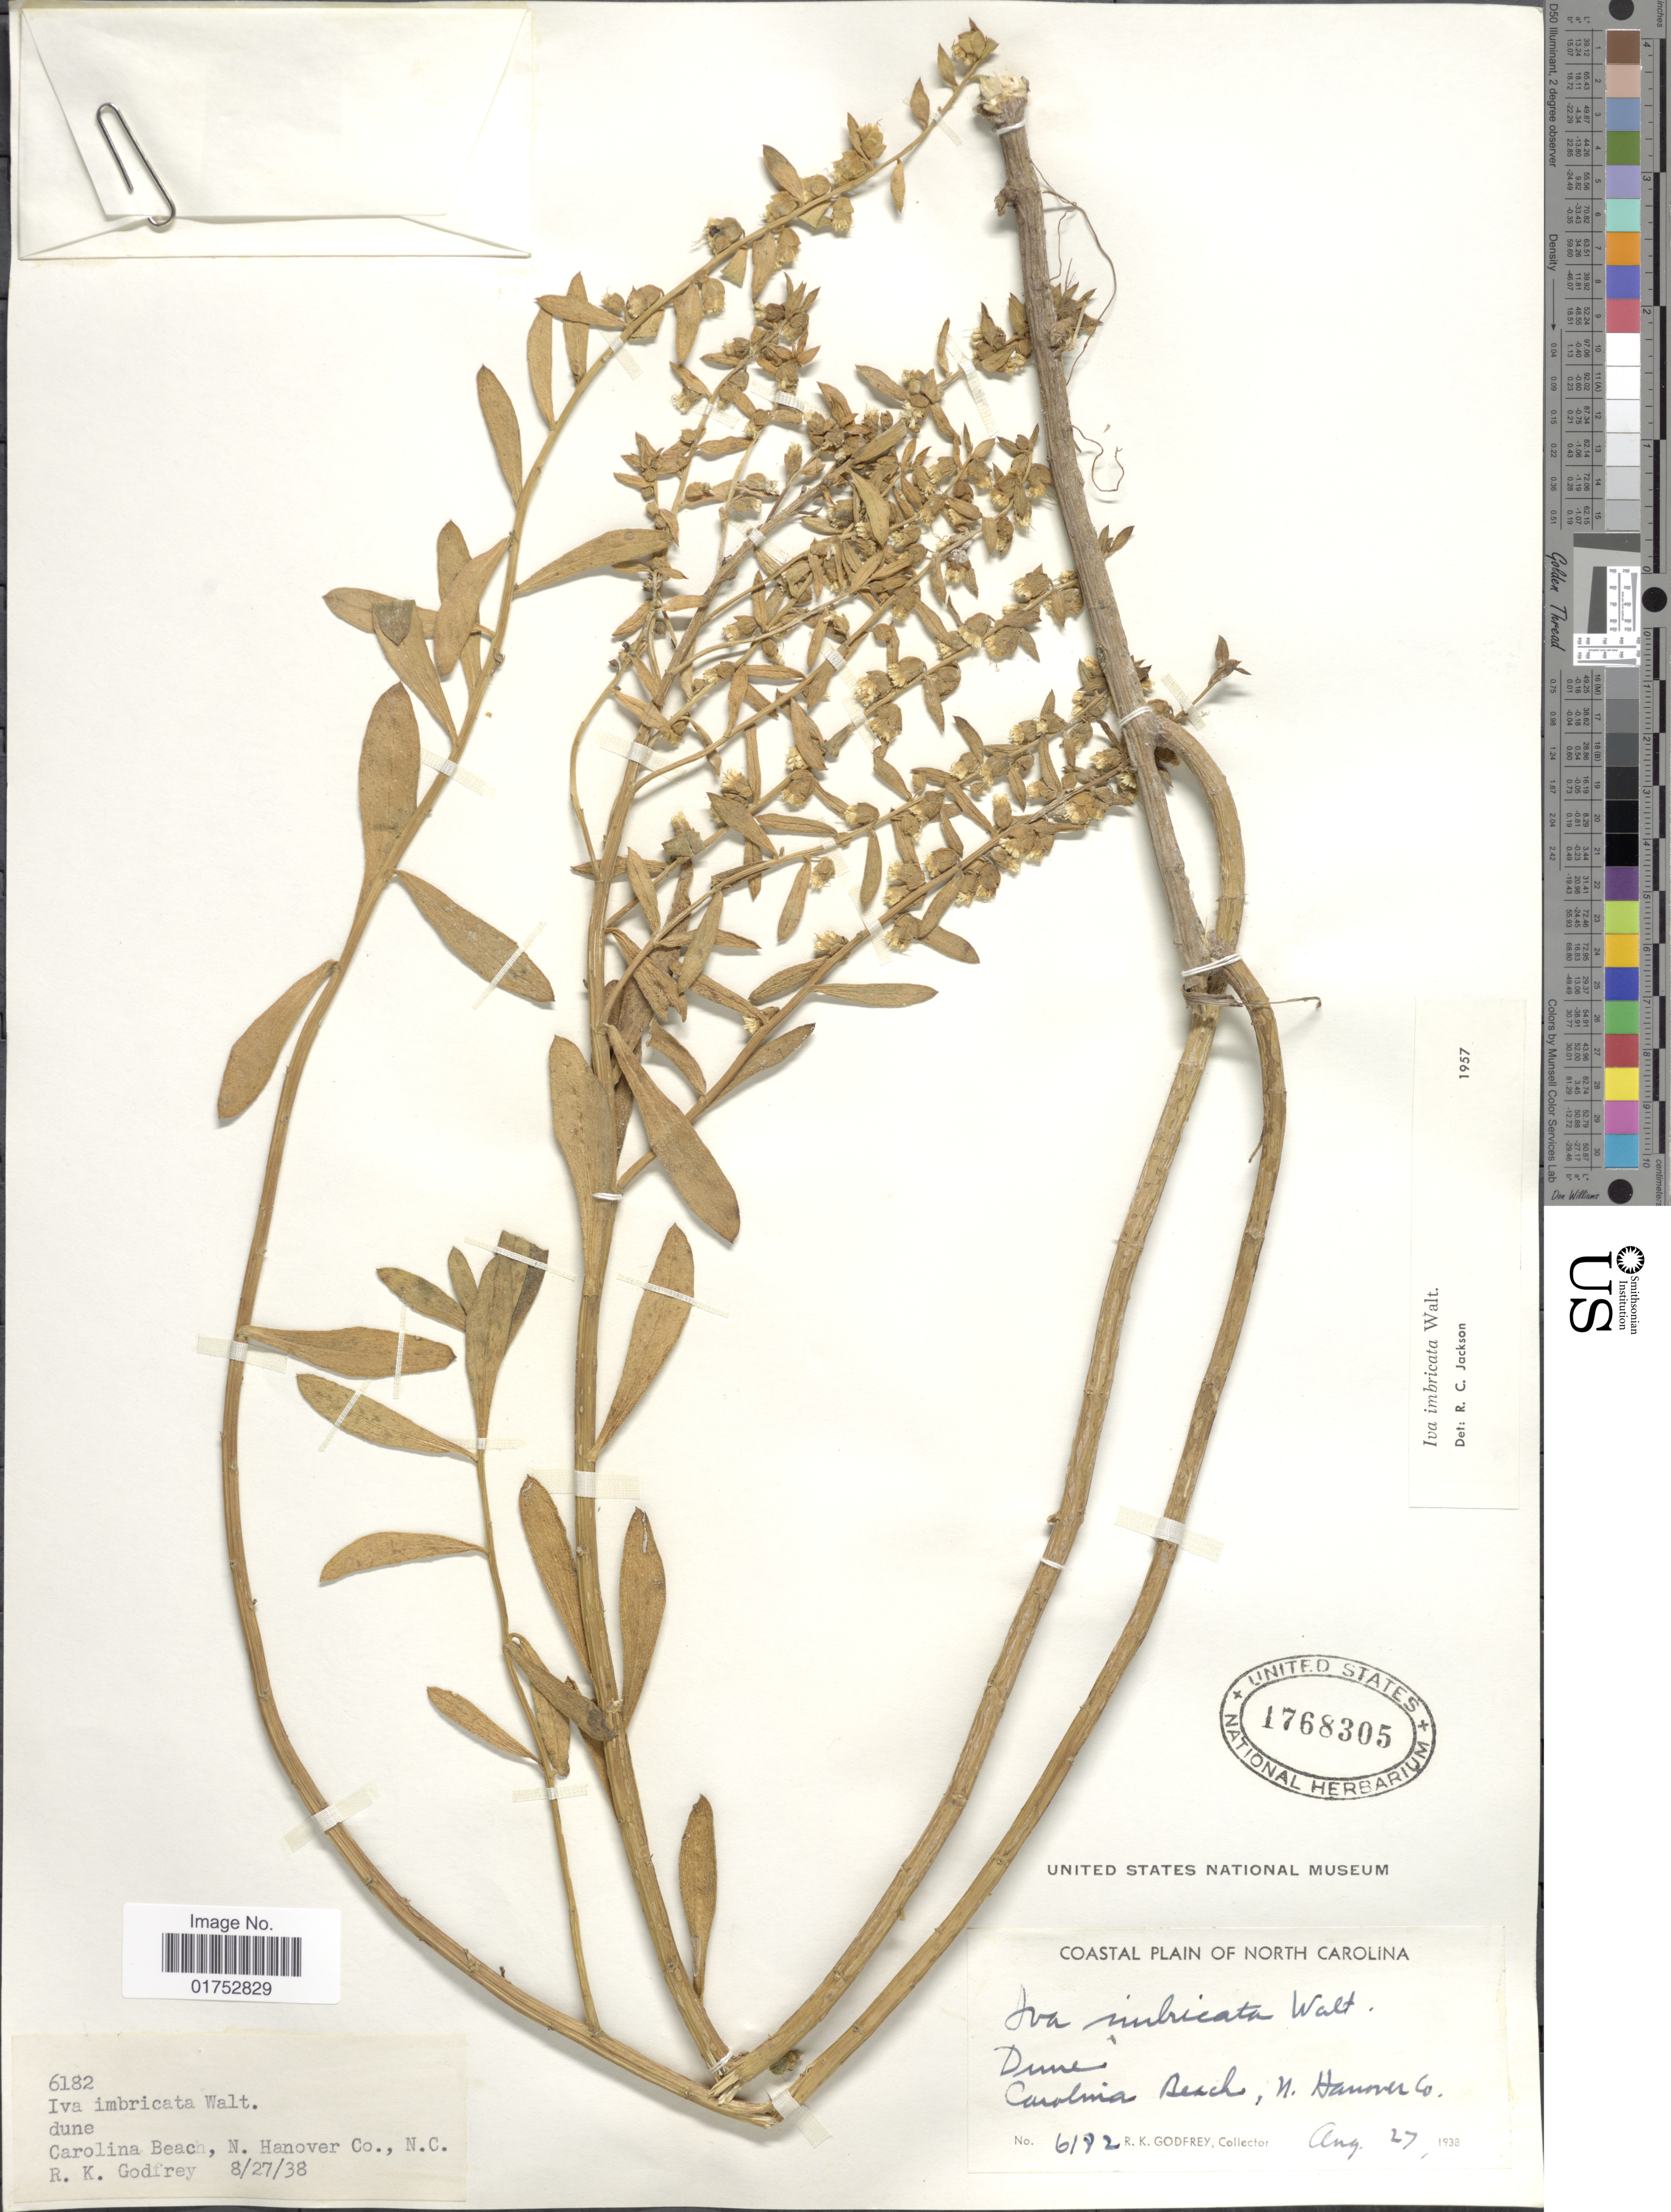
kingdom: Plantae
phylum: Tracheophyta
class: Magnoliopsida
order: Asterales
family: Asteraceae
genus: Iva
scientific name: Iva imbricata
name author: Walter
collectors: R. K. Godfrey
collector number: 6182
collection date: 1938-08-27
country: United States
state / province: North Carolina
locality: Carolina Beach, N. Hanover Co., N. C.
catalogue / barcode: US 1768305